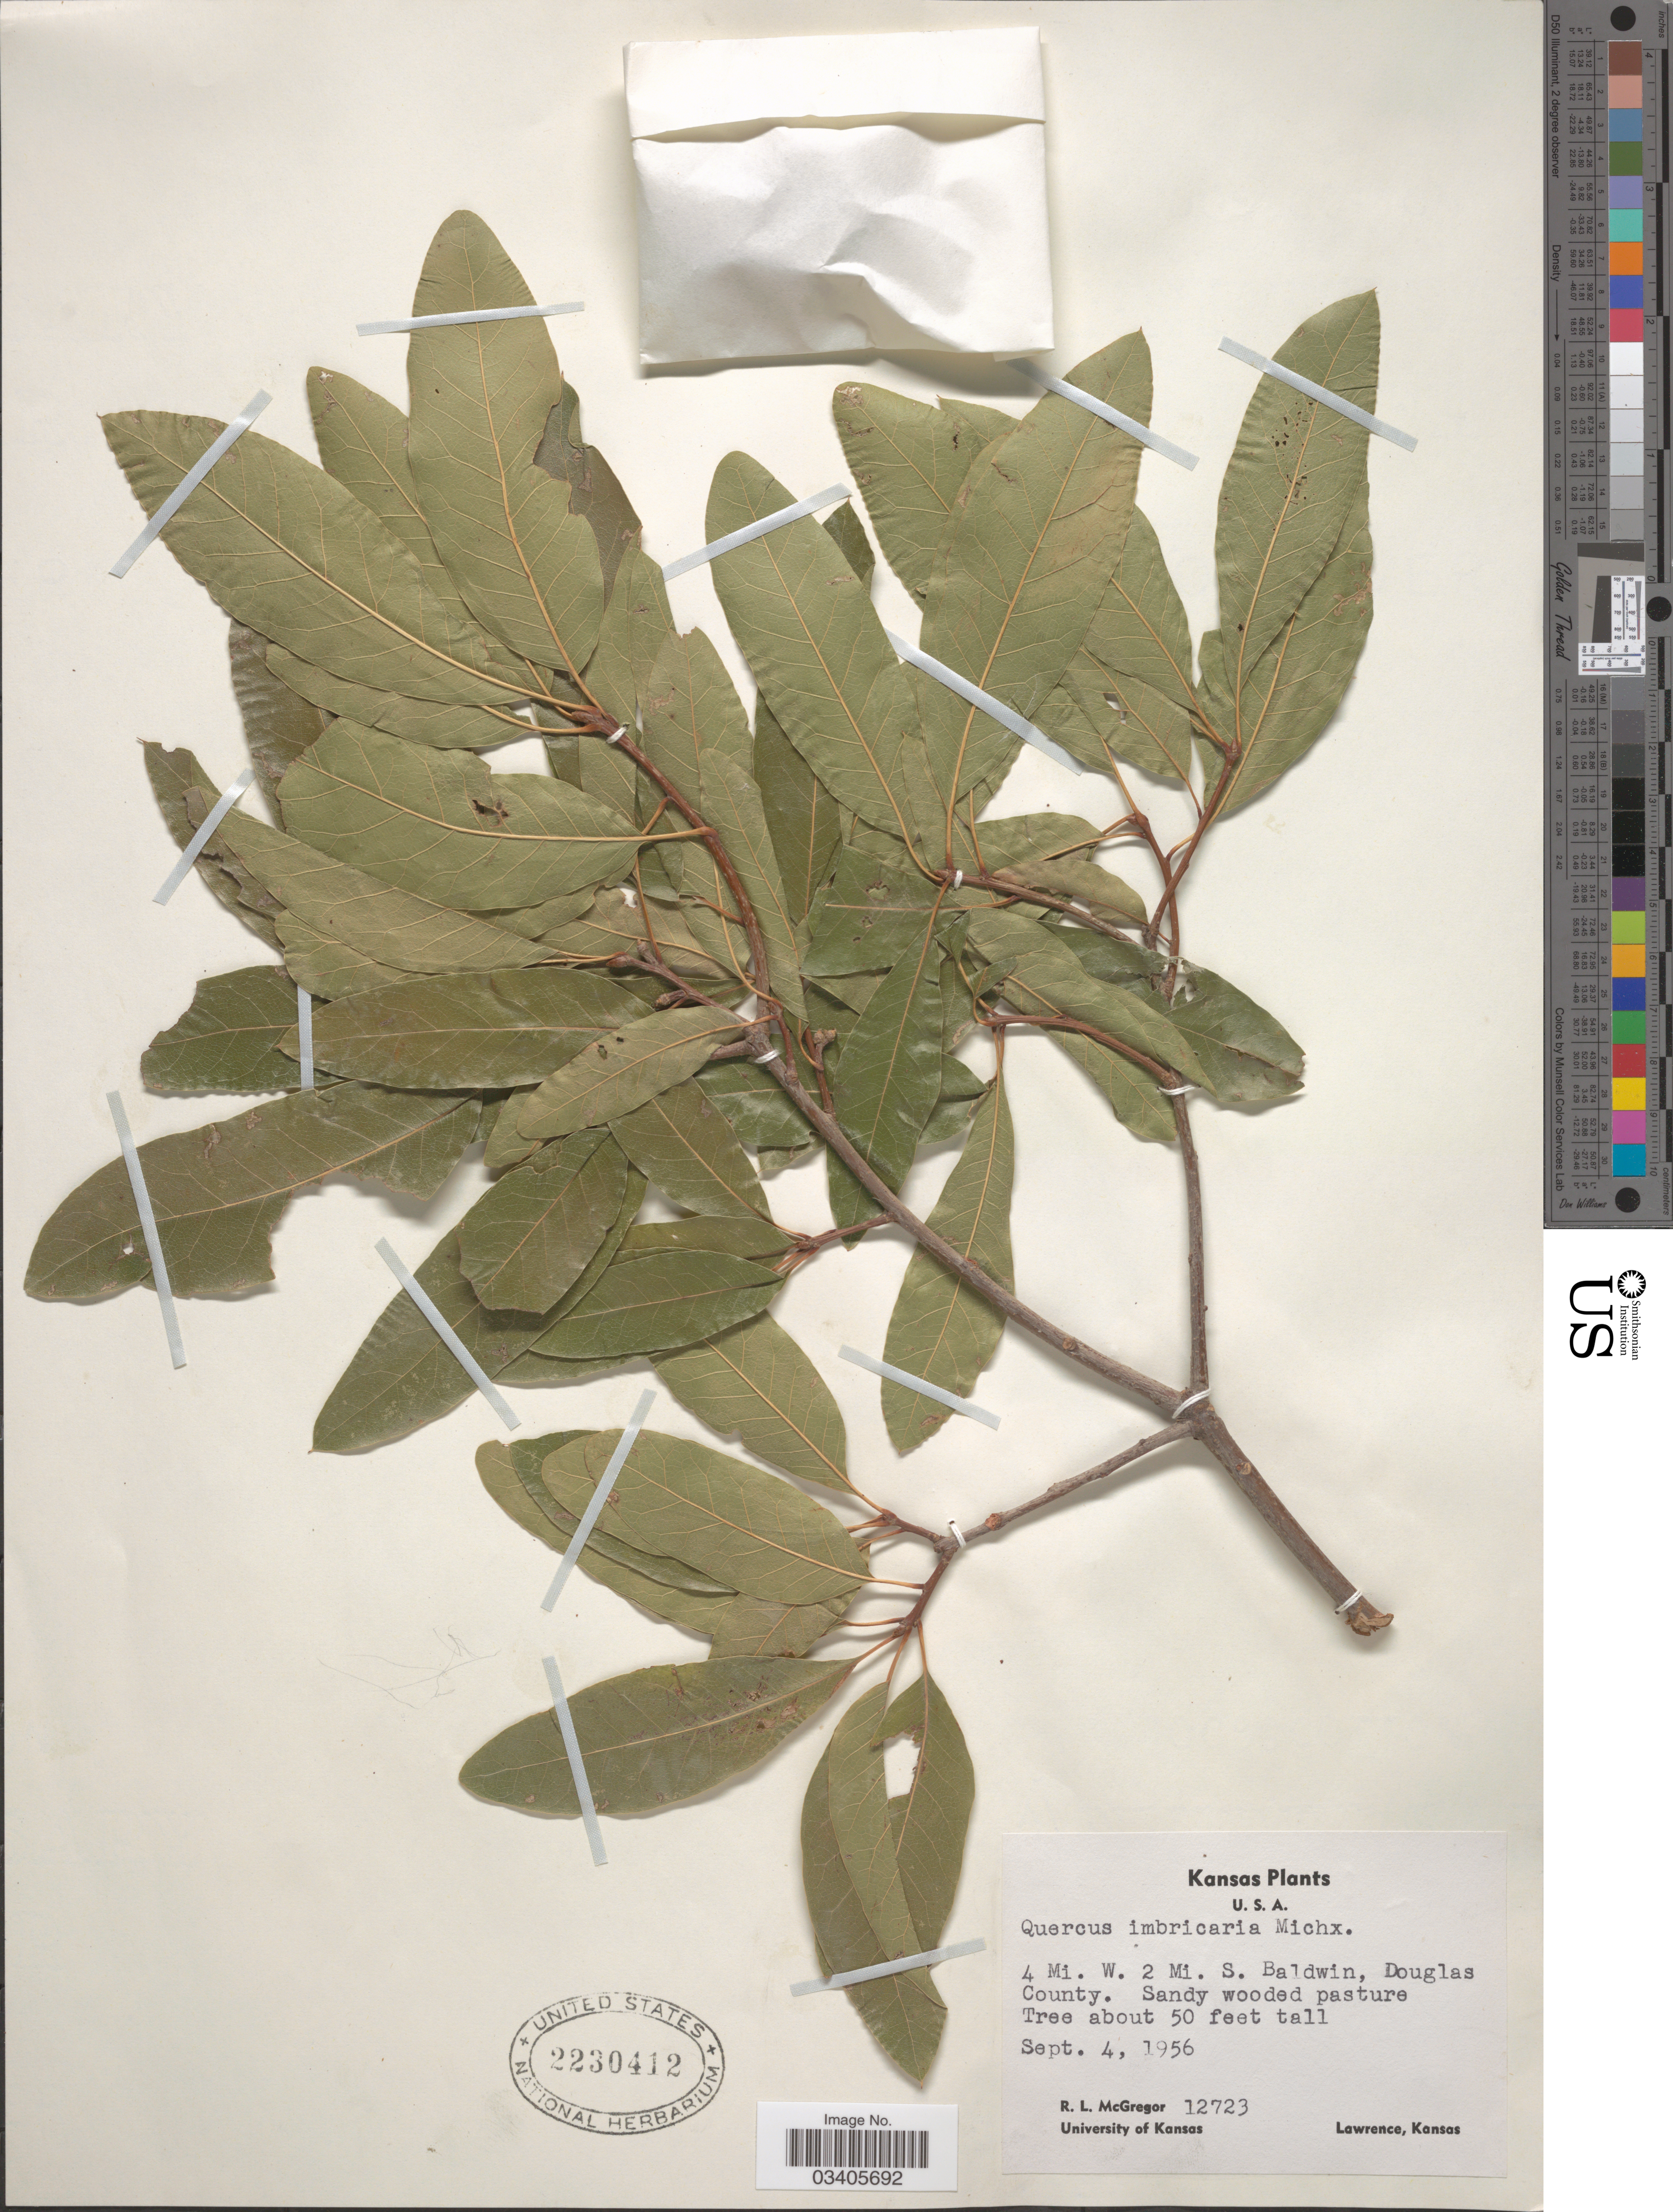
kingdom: Plantae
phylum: Tracheophyta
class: Magnoliopsida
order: Fagales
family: Fagaceae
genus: Quercus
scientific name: Quercus imbricaria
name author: Michx.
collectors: R. McGregor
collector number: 12723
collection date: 1956-09-04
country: United States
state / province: Kansas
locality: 4 Mi. W. 2 Mi. S. Baldwin, Douglas County.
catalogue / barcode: US 2230412